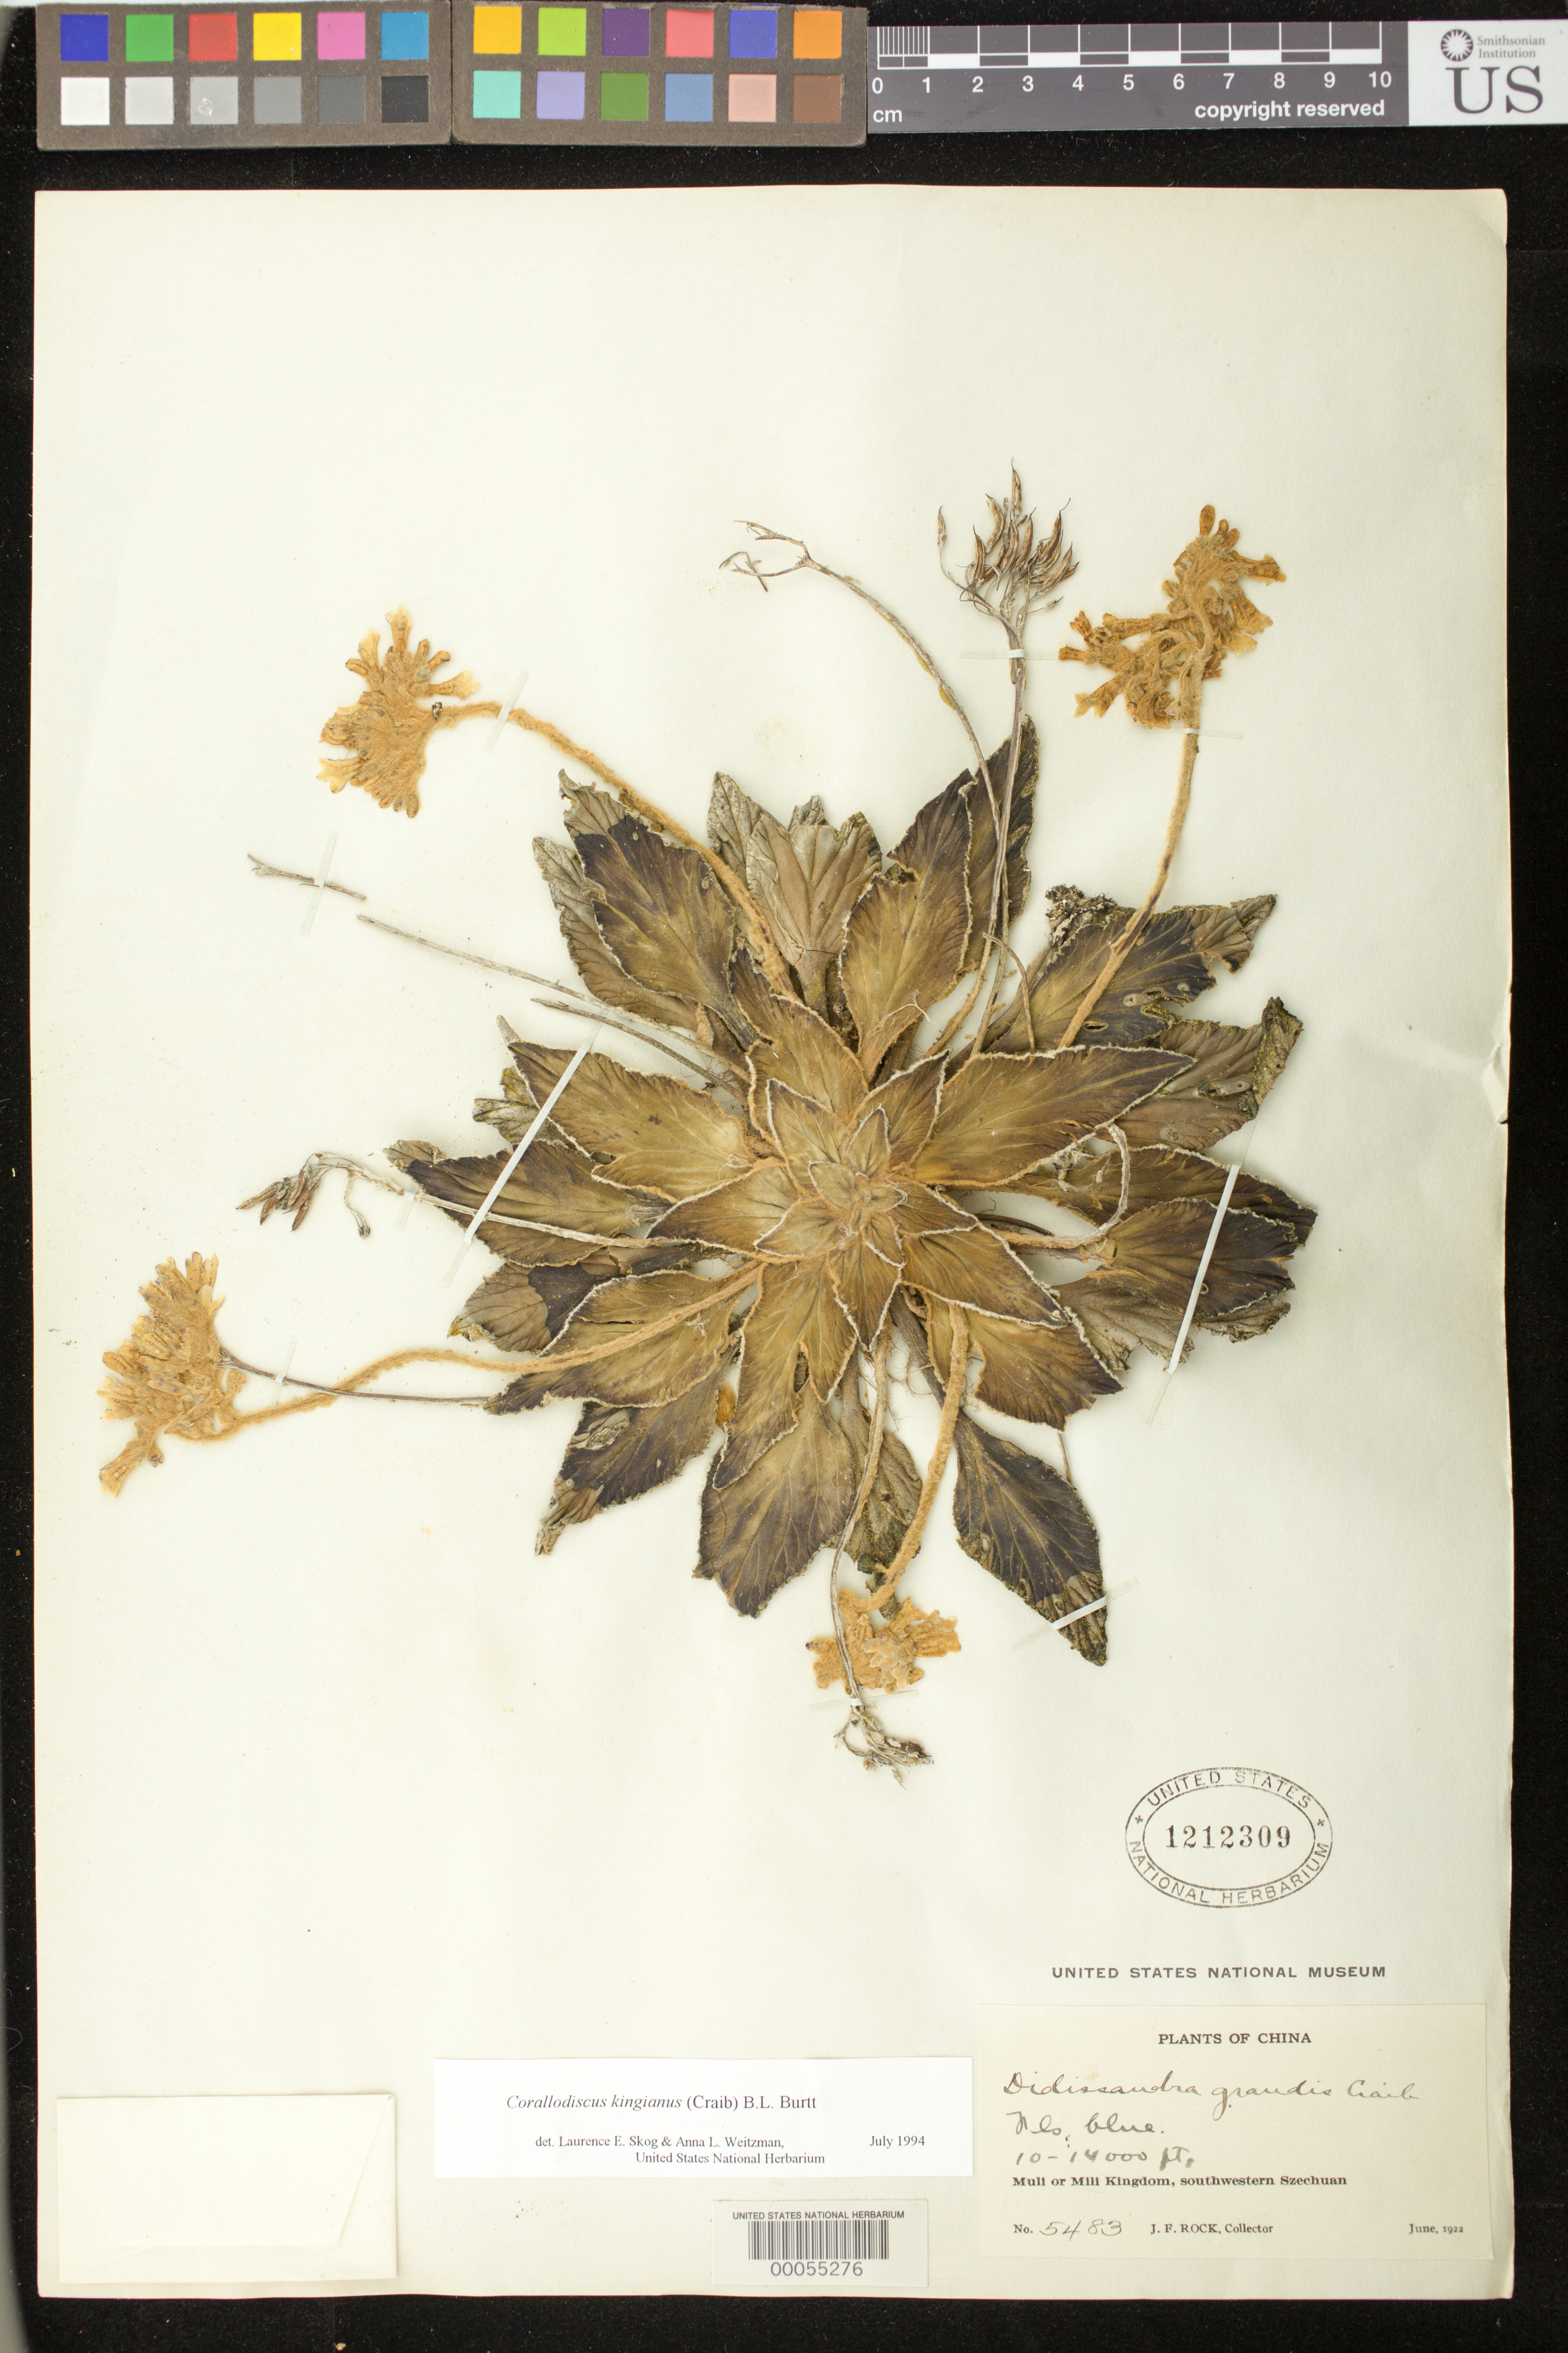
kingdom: Plantae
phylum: Tracheophyta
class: Magnoliopsida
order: Lamiales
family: Gesneriaceae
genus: Corallodiscus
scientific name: Corallodiscus kingianus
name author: (Craib) B.L. Burtt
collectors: J. F. Rock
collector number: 5483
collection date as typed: Jun 1922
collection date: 1922-06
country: China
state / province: Sichuan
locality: Muli or mili kingdom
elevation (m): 3048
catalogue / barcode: US 1212309